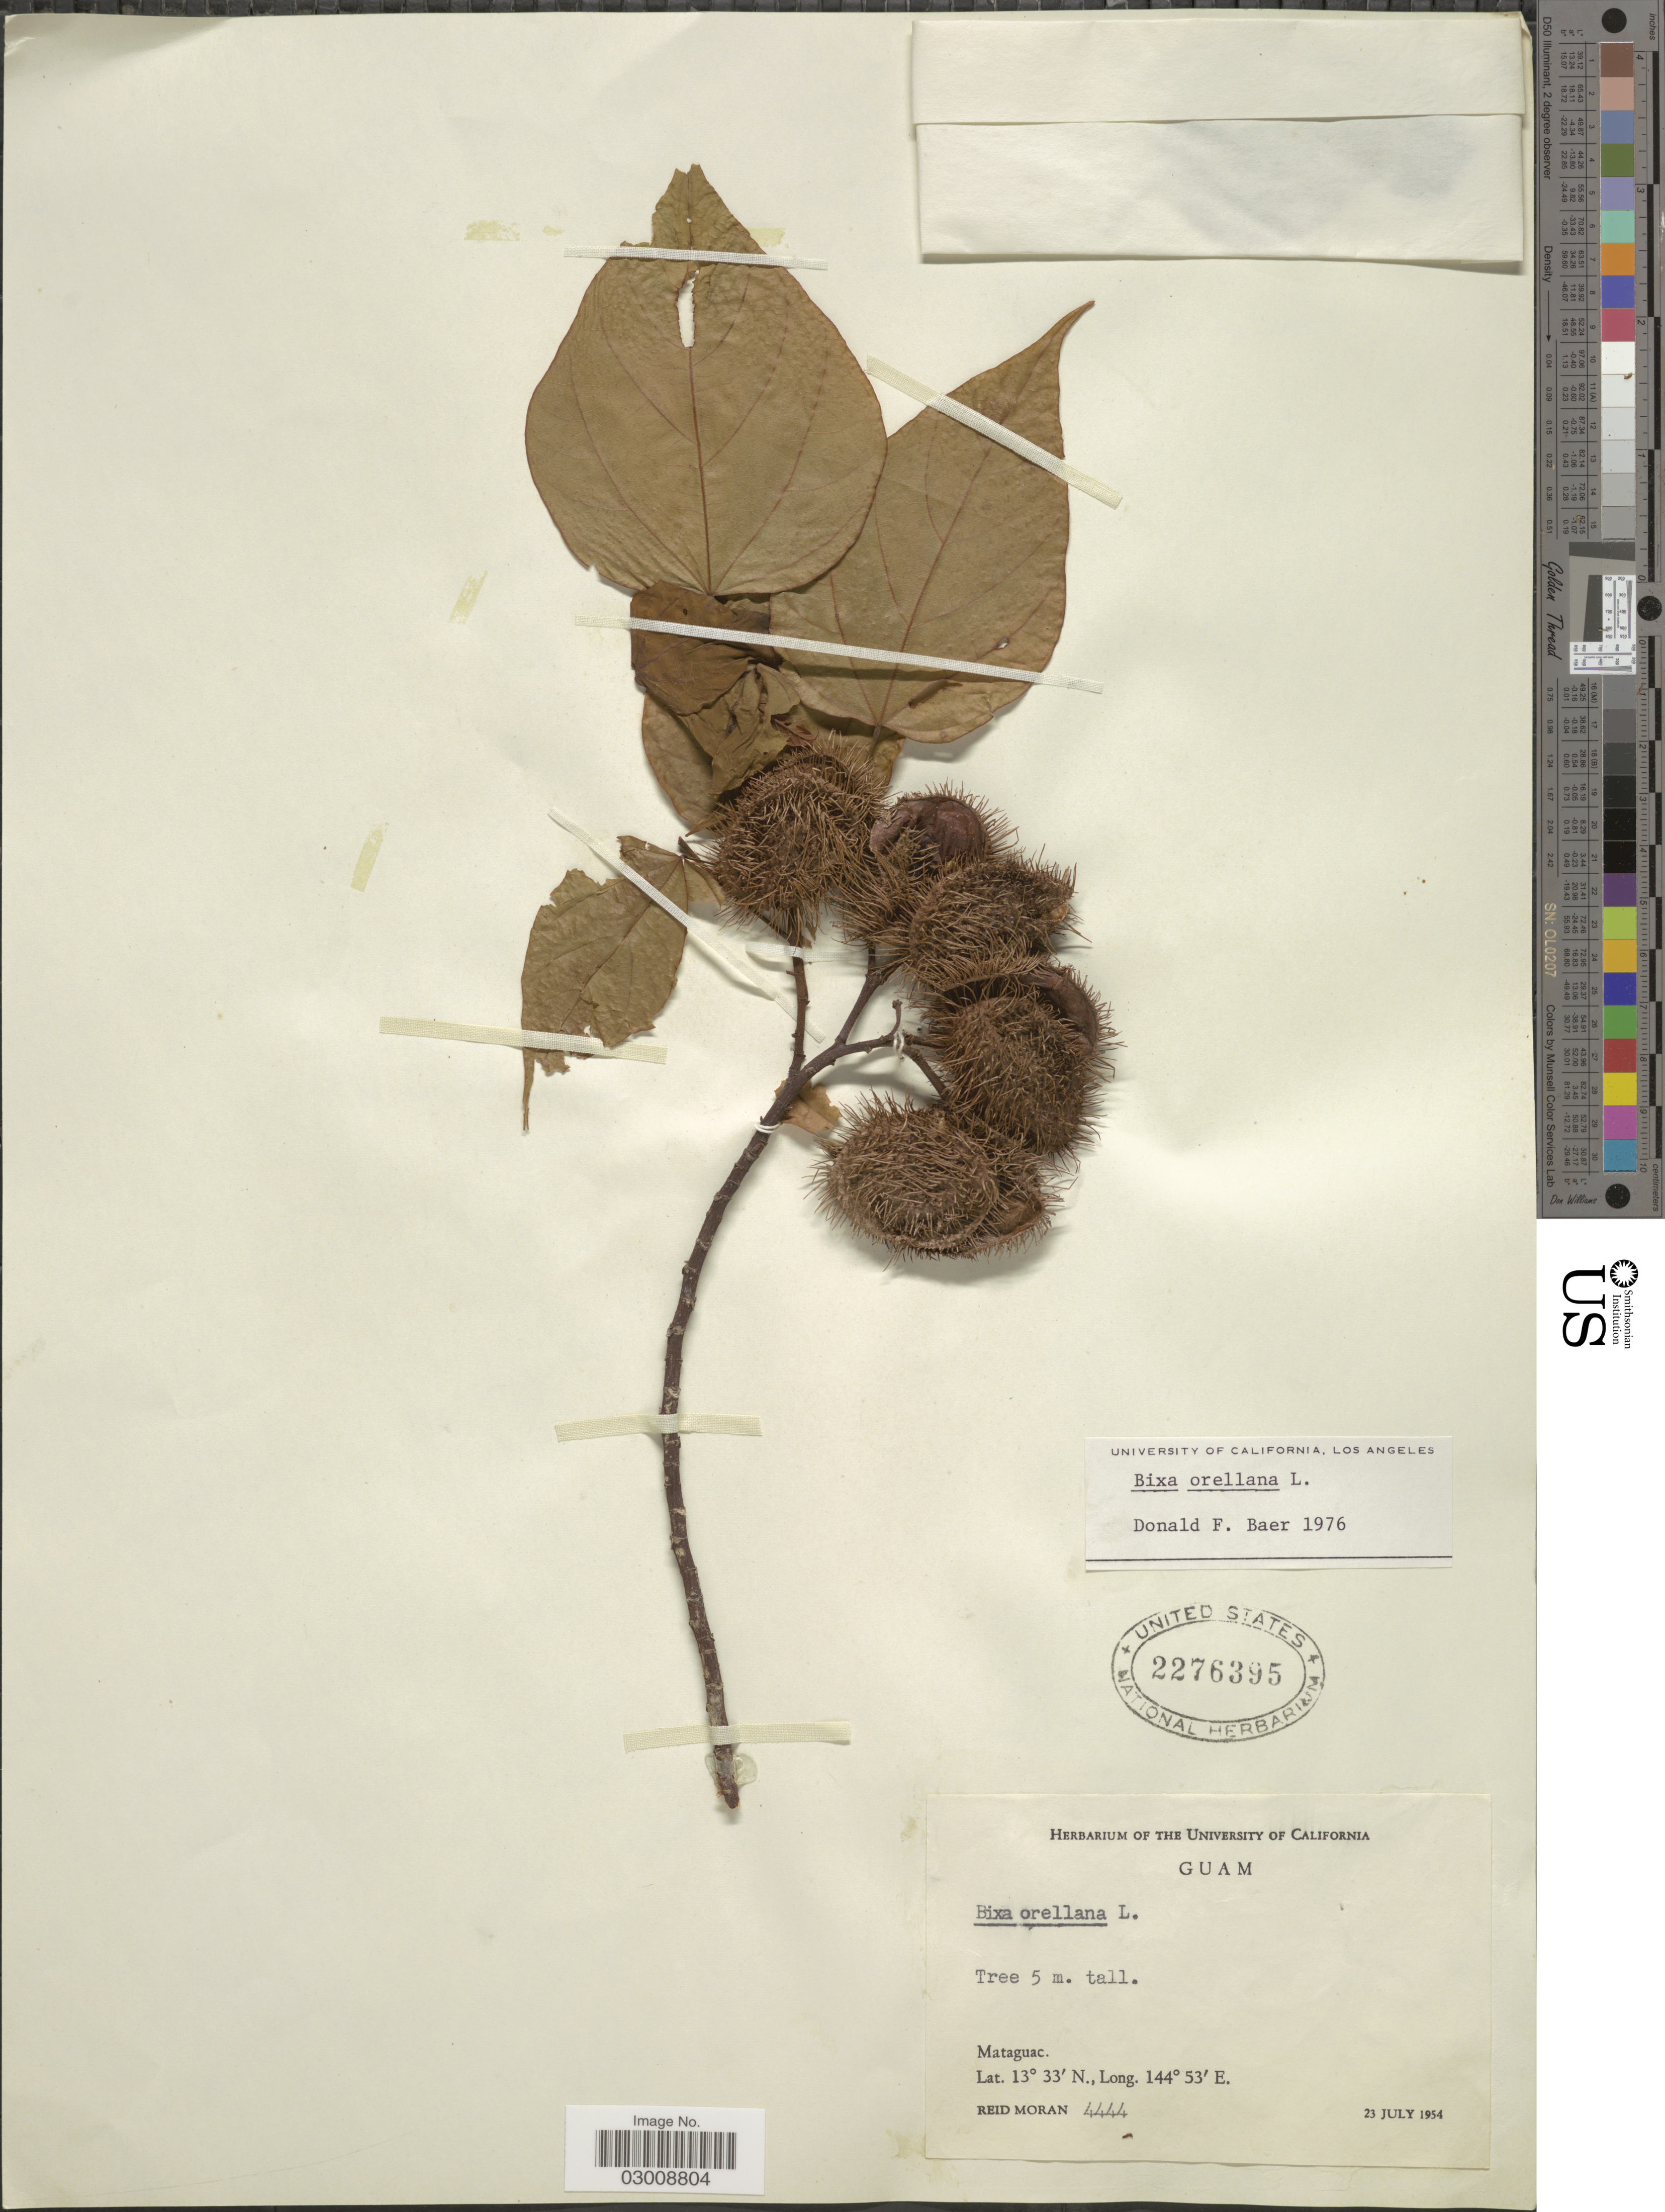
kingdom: Plantae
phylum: Tracheophyta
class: Magnoliopsida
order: Malvales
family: Bixaceae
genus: Bixa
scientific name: Bixa orellana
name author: L.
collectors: R. Moran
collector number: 4444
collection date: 1954-07-23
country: Guam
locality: Mataguac.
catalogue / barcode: US 2276395